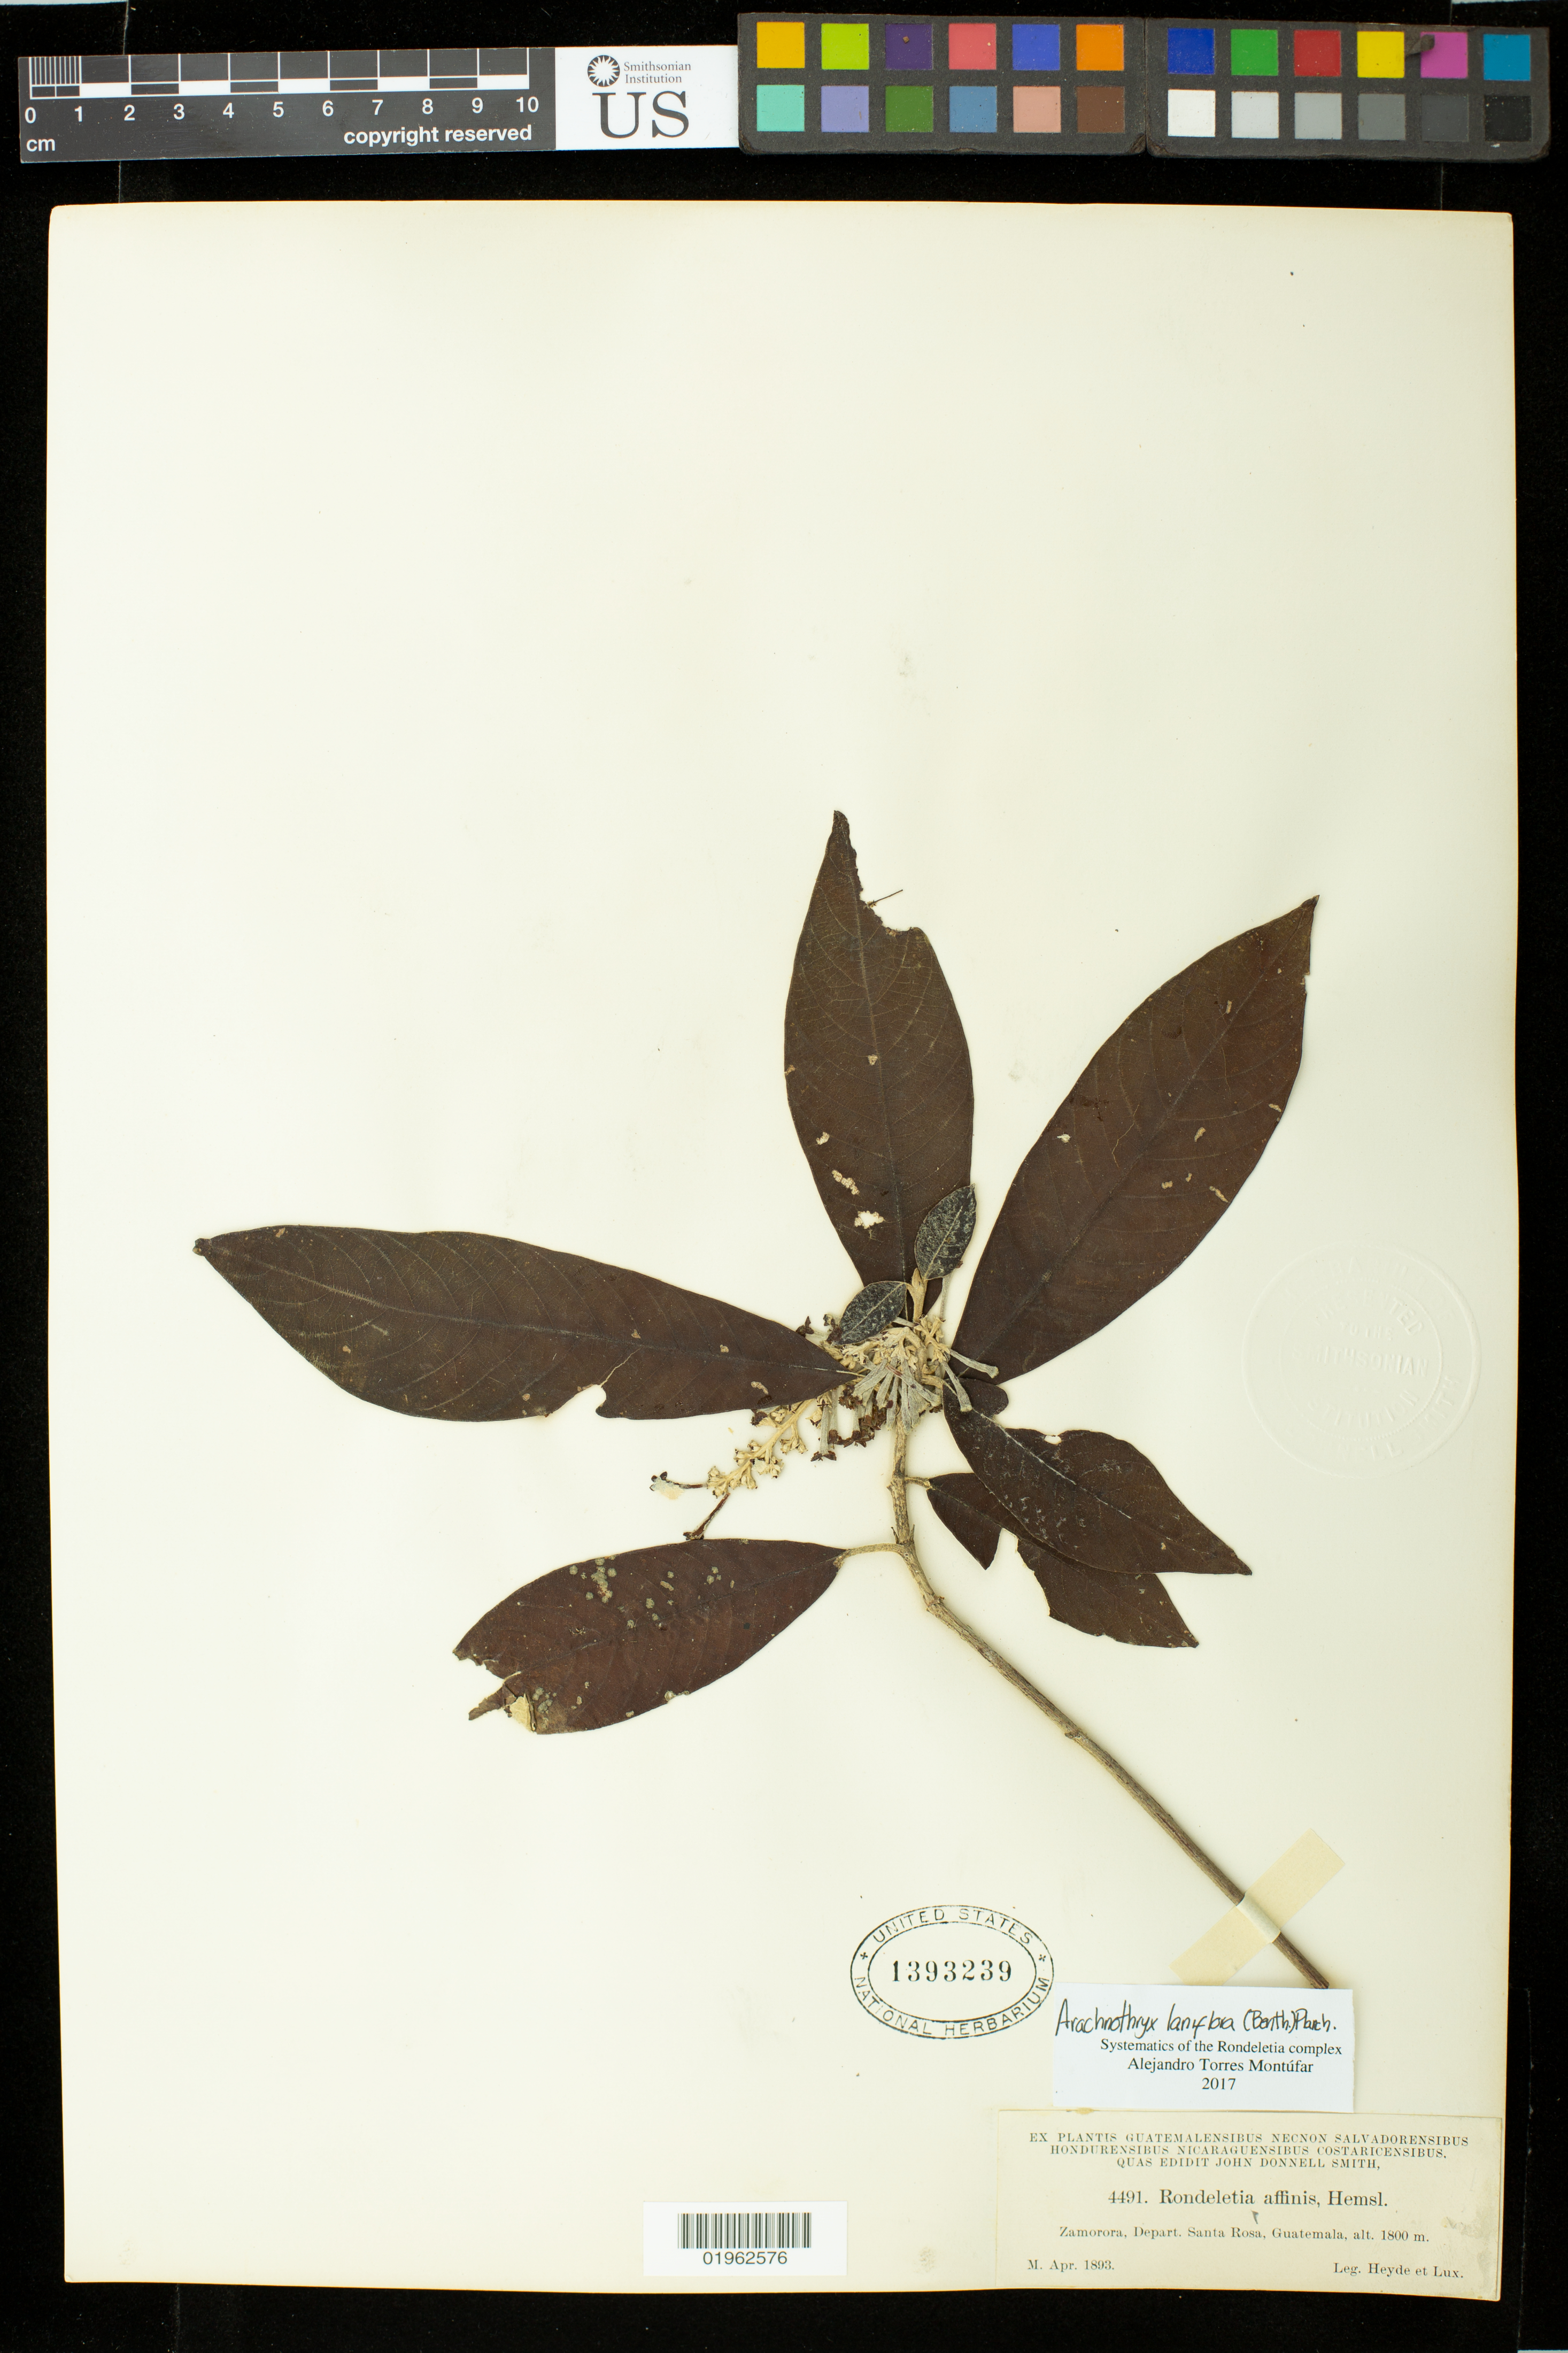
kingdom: Plantae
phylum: Tracheophyta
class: Magnoliopsida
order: Gentianales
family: Rubiaceae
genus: Arachnothryx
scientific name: Arachnothryx laniflora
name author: (Benth.) Planch.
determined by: Torres Montufar, J. A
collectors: Heyde & Lux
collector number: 4491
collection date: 1893-04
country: Guatemala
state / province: Santa Rosa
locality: Zamorora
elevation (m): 1800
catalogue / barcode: US 1393239